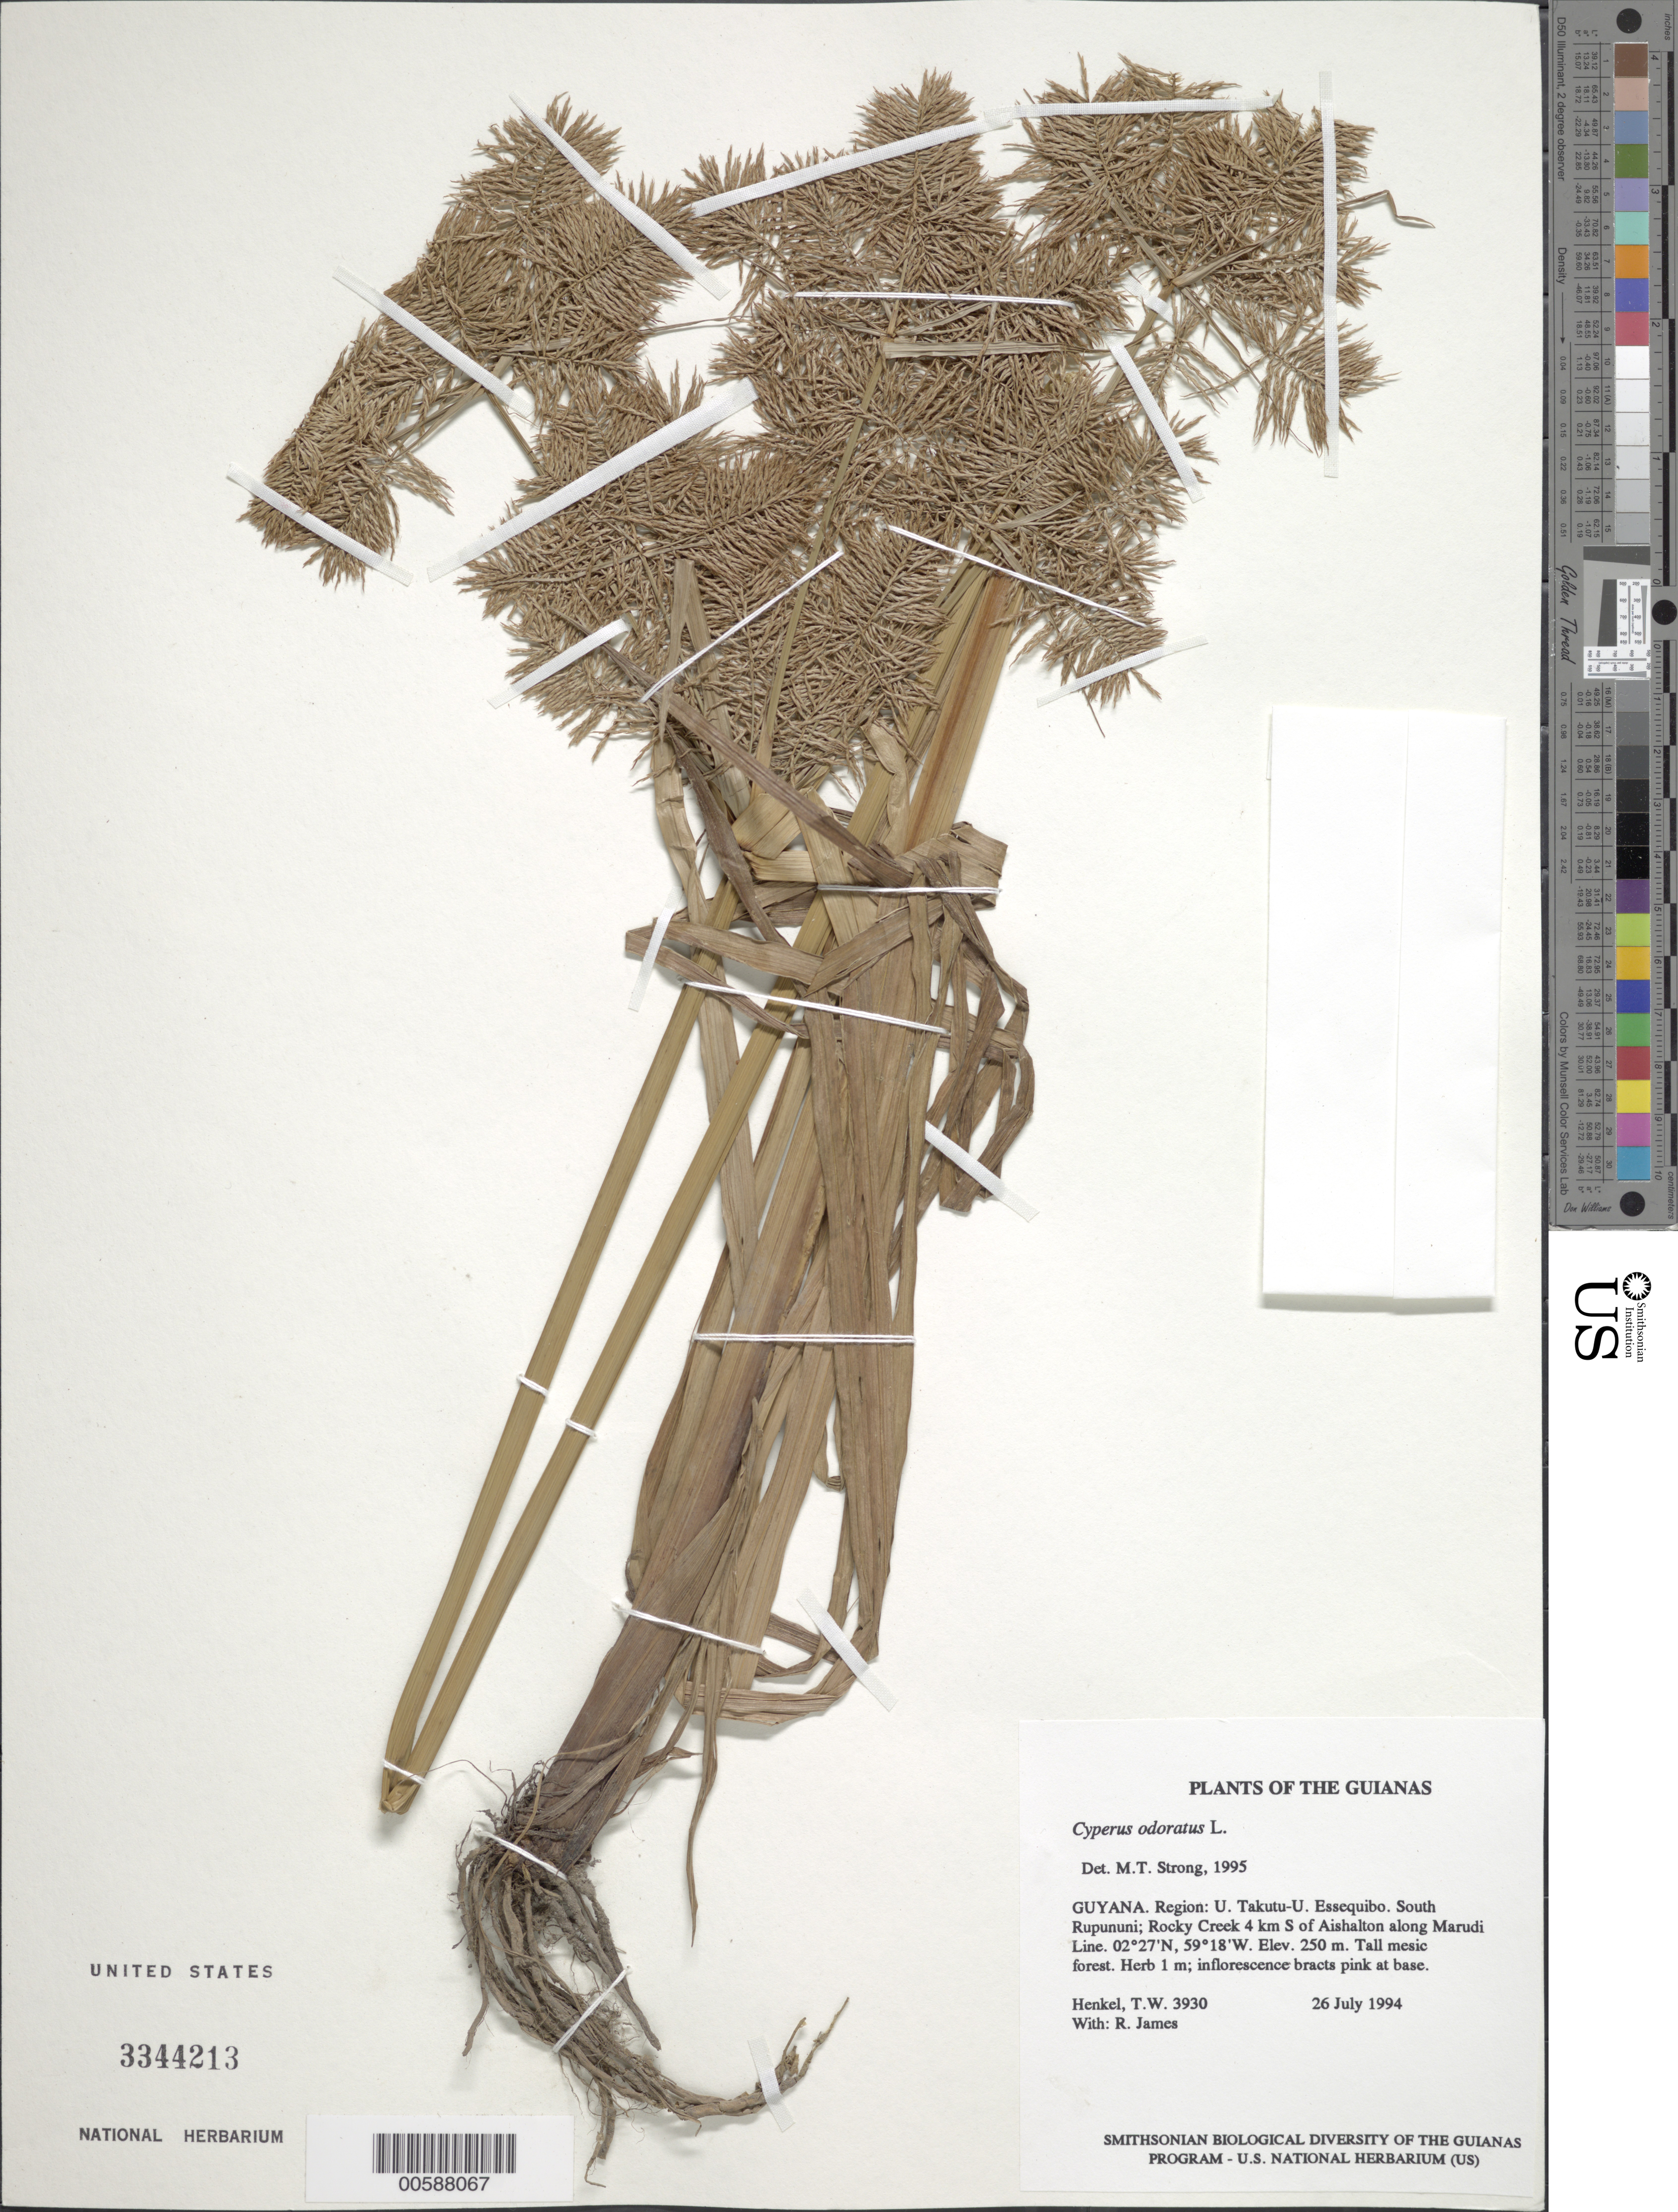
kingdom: Plantae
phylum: Tracheophyta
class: Liliopsida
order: Poales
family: Cyperaceae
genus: Cyperus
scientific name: Cyperus odoratus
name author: L.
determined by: Strong, M. T., (US), Smithsonian Institution - National Museum of Natural History (UNITED STATES)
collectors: T. Henkel & R. James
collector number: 3930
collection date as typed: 26 July 1994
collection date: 1994-07-26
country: Guyana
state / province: U. Takutu-U. Essequibo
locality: South Rupununi; Rocky Creek 4 km S of Aishalton along Marudi Line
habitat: Tall mesic forest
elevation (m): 250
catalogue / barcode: US 3344213